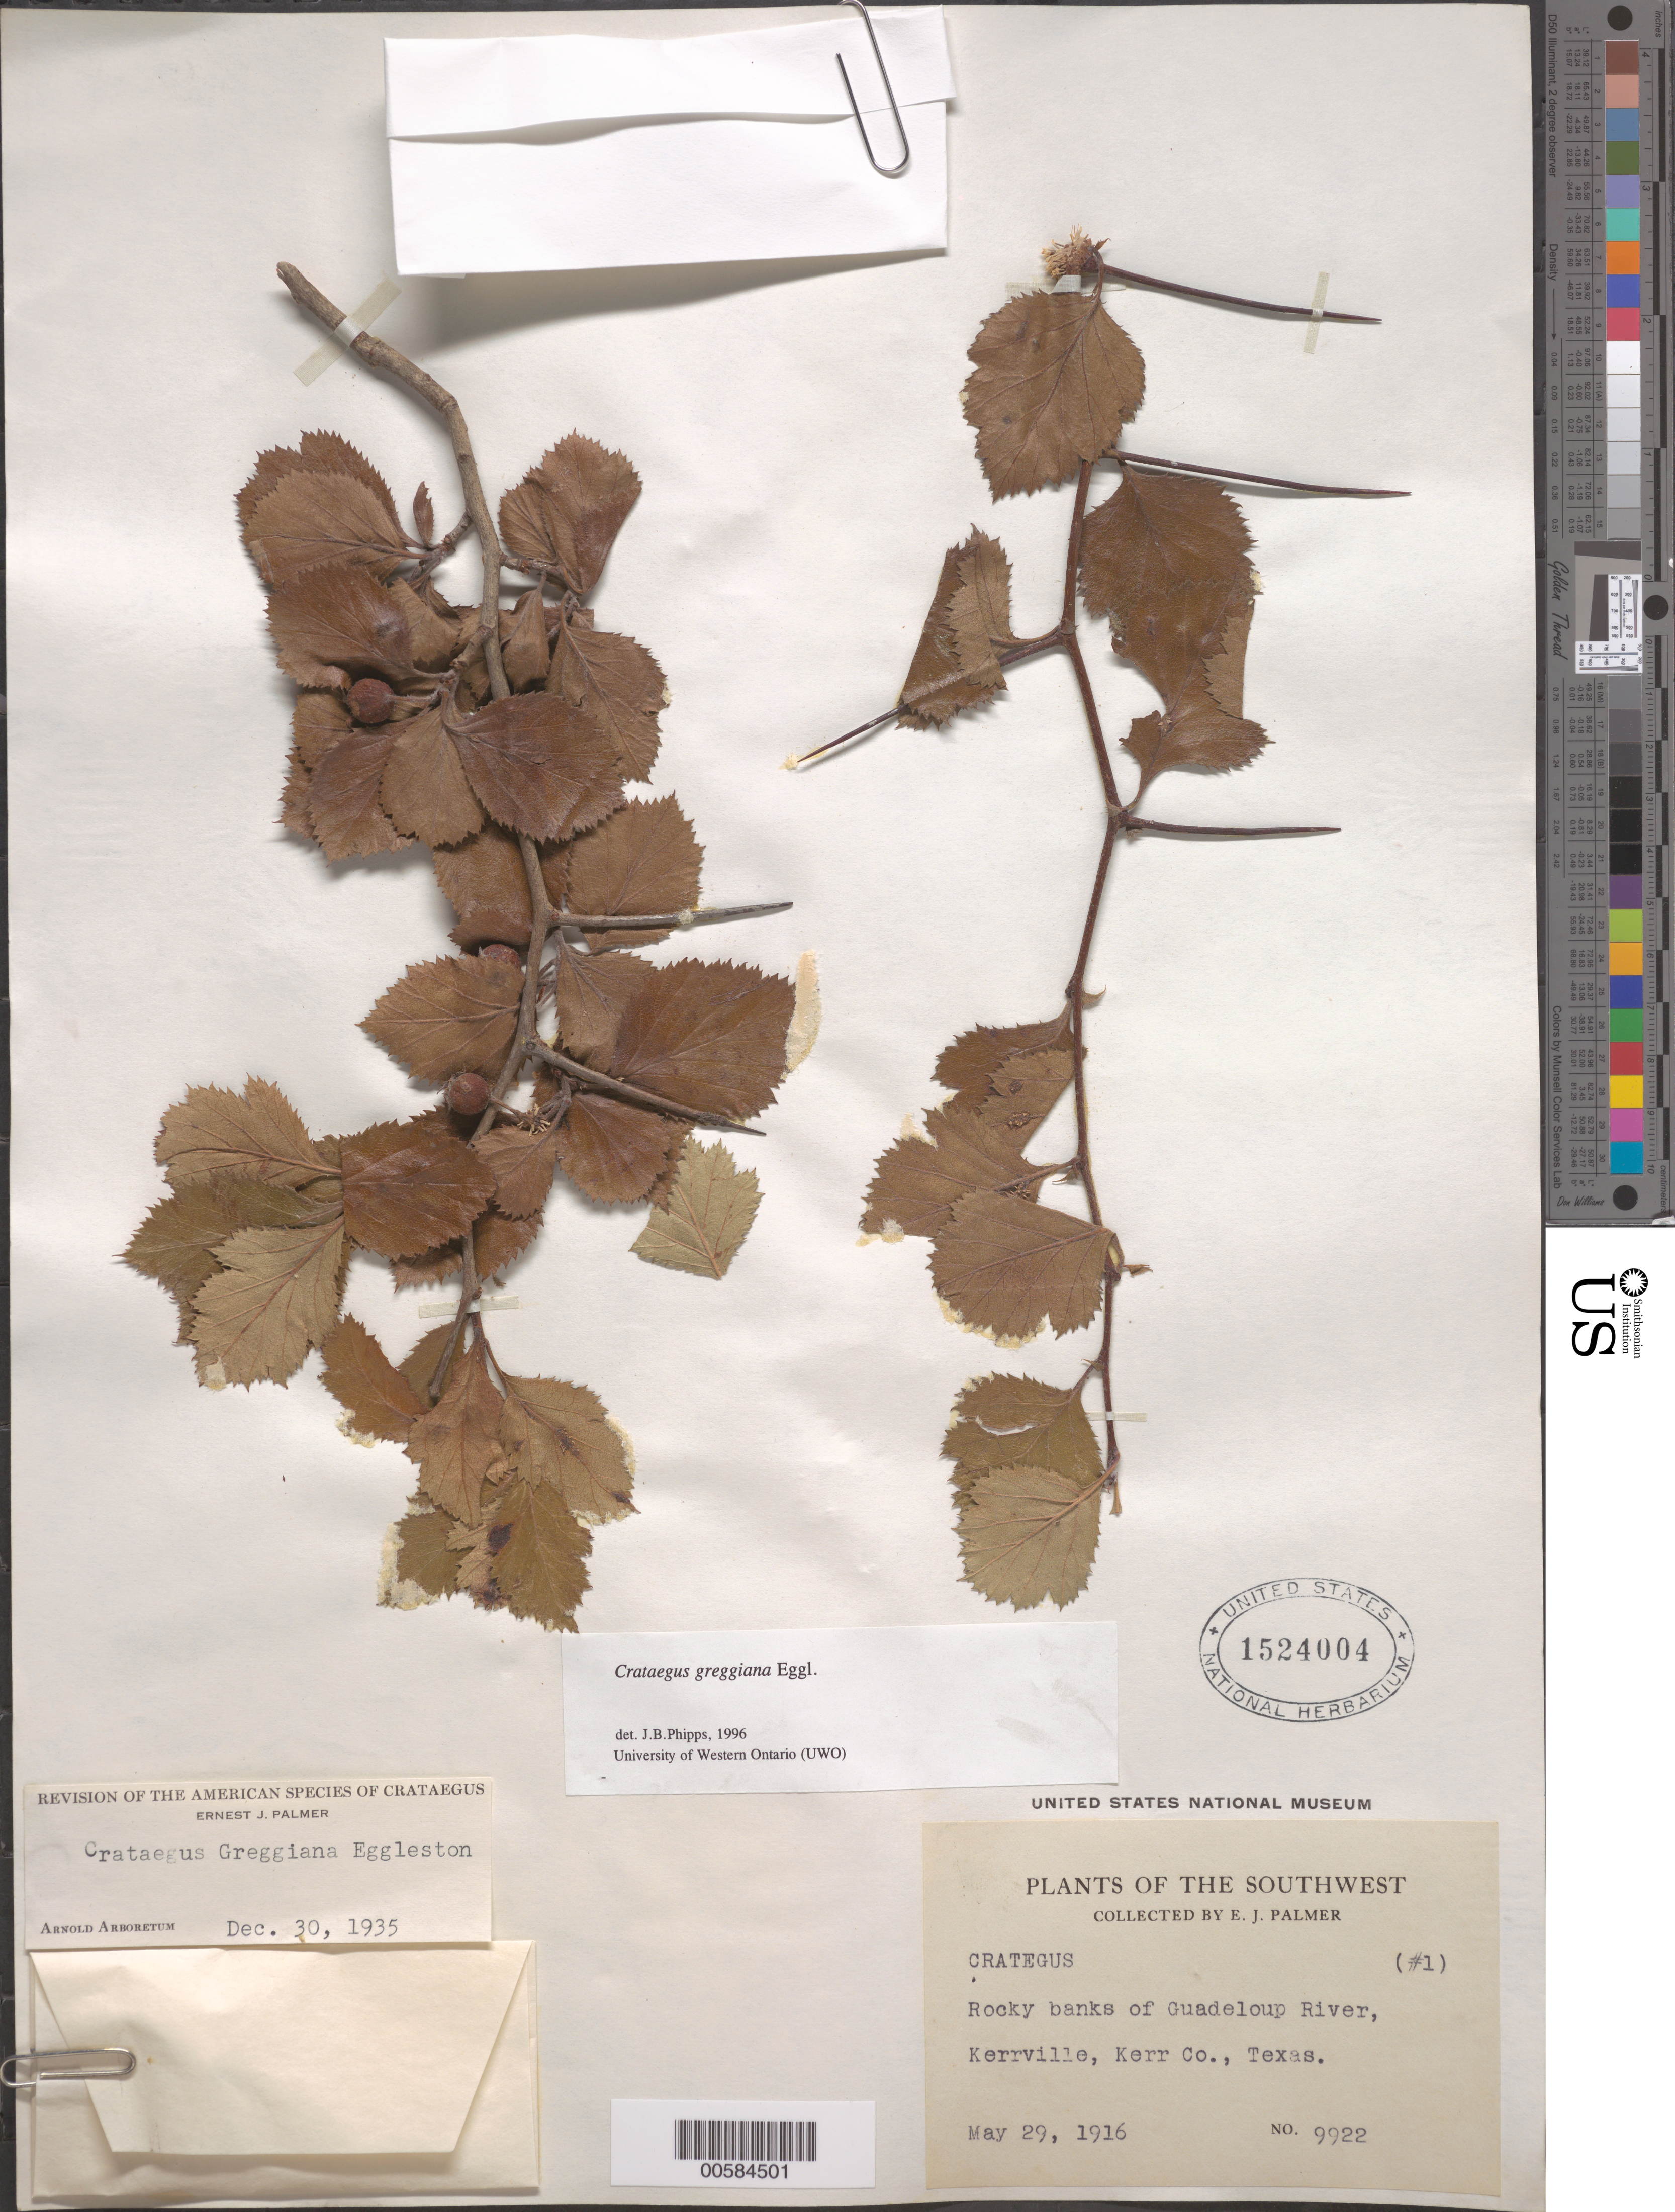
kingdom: Plantae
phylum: Tracheophyta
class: Magnoliopsida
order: Rosales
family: Rosaceae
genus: Crataegus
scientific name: Crataegus greggiana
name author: Eggl.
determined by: Palmer, E. J.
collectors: E. J. Palmer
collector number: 9922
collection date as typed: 29 May 1916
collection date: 1916-05-29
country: United States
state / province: Texas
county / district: Kerr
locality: Kerrville, Guadeloup River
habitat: Rocky banks of river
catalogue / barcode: US 1524004